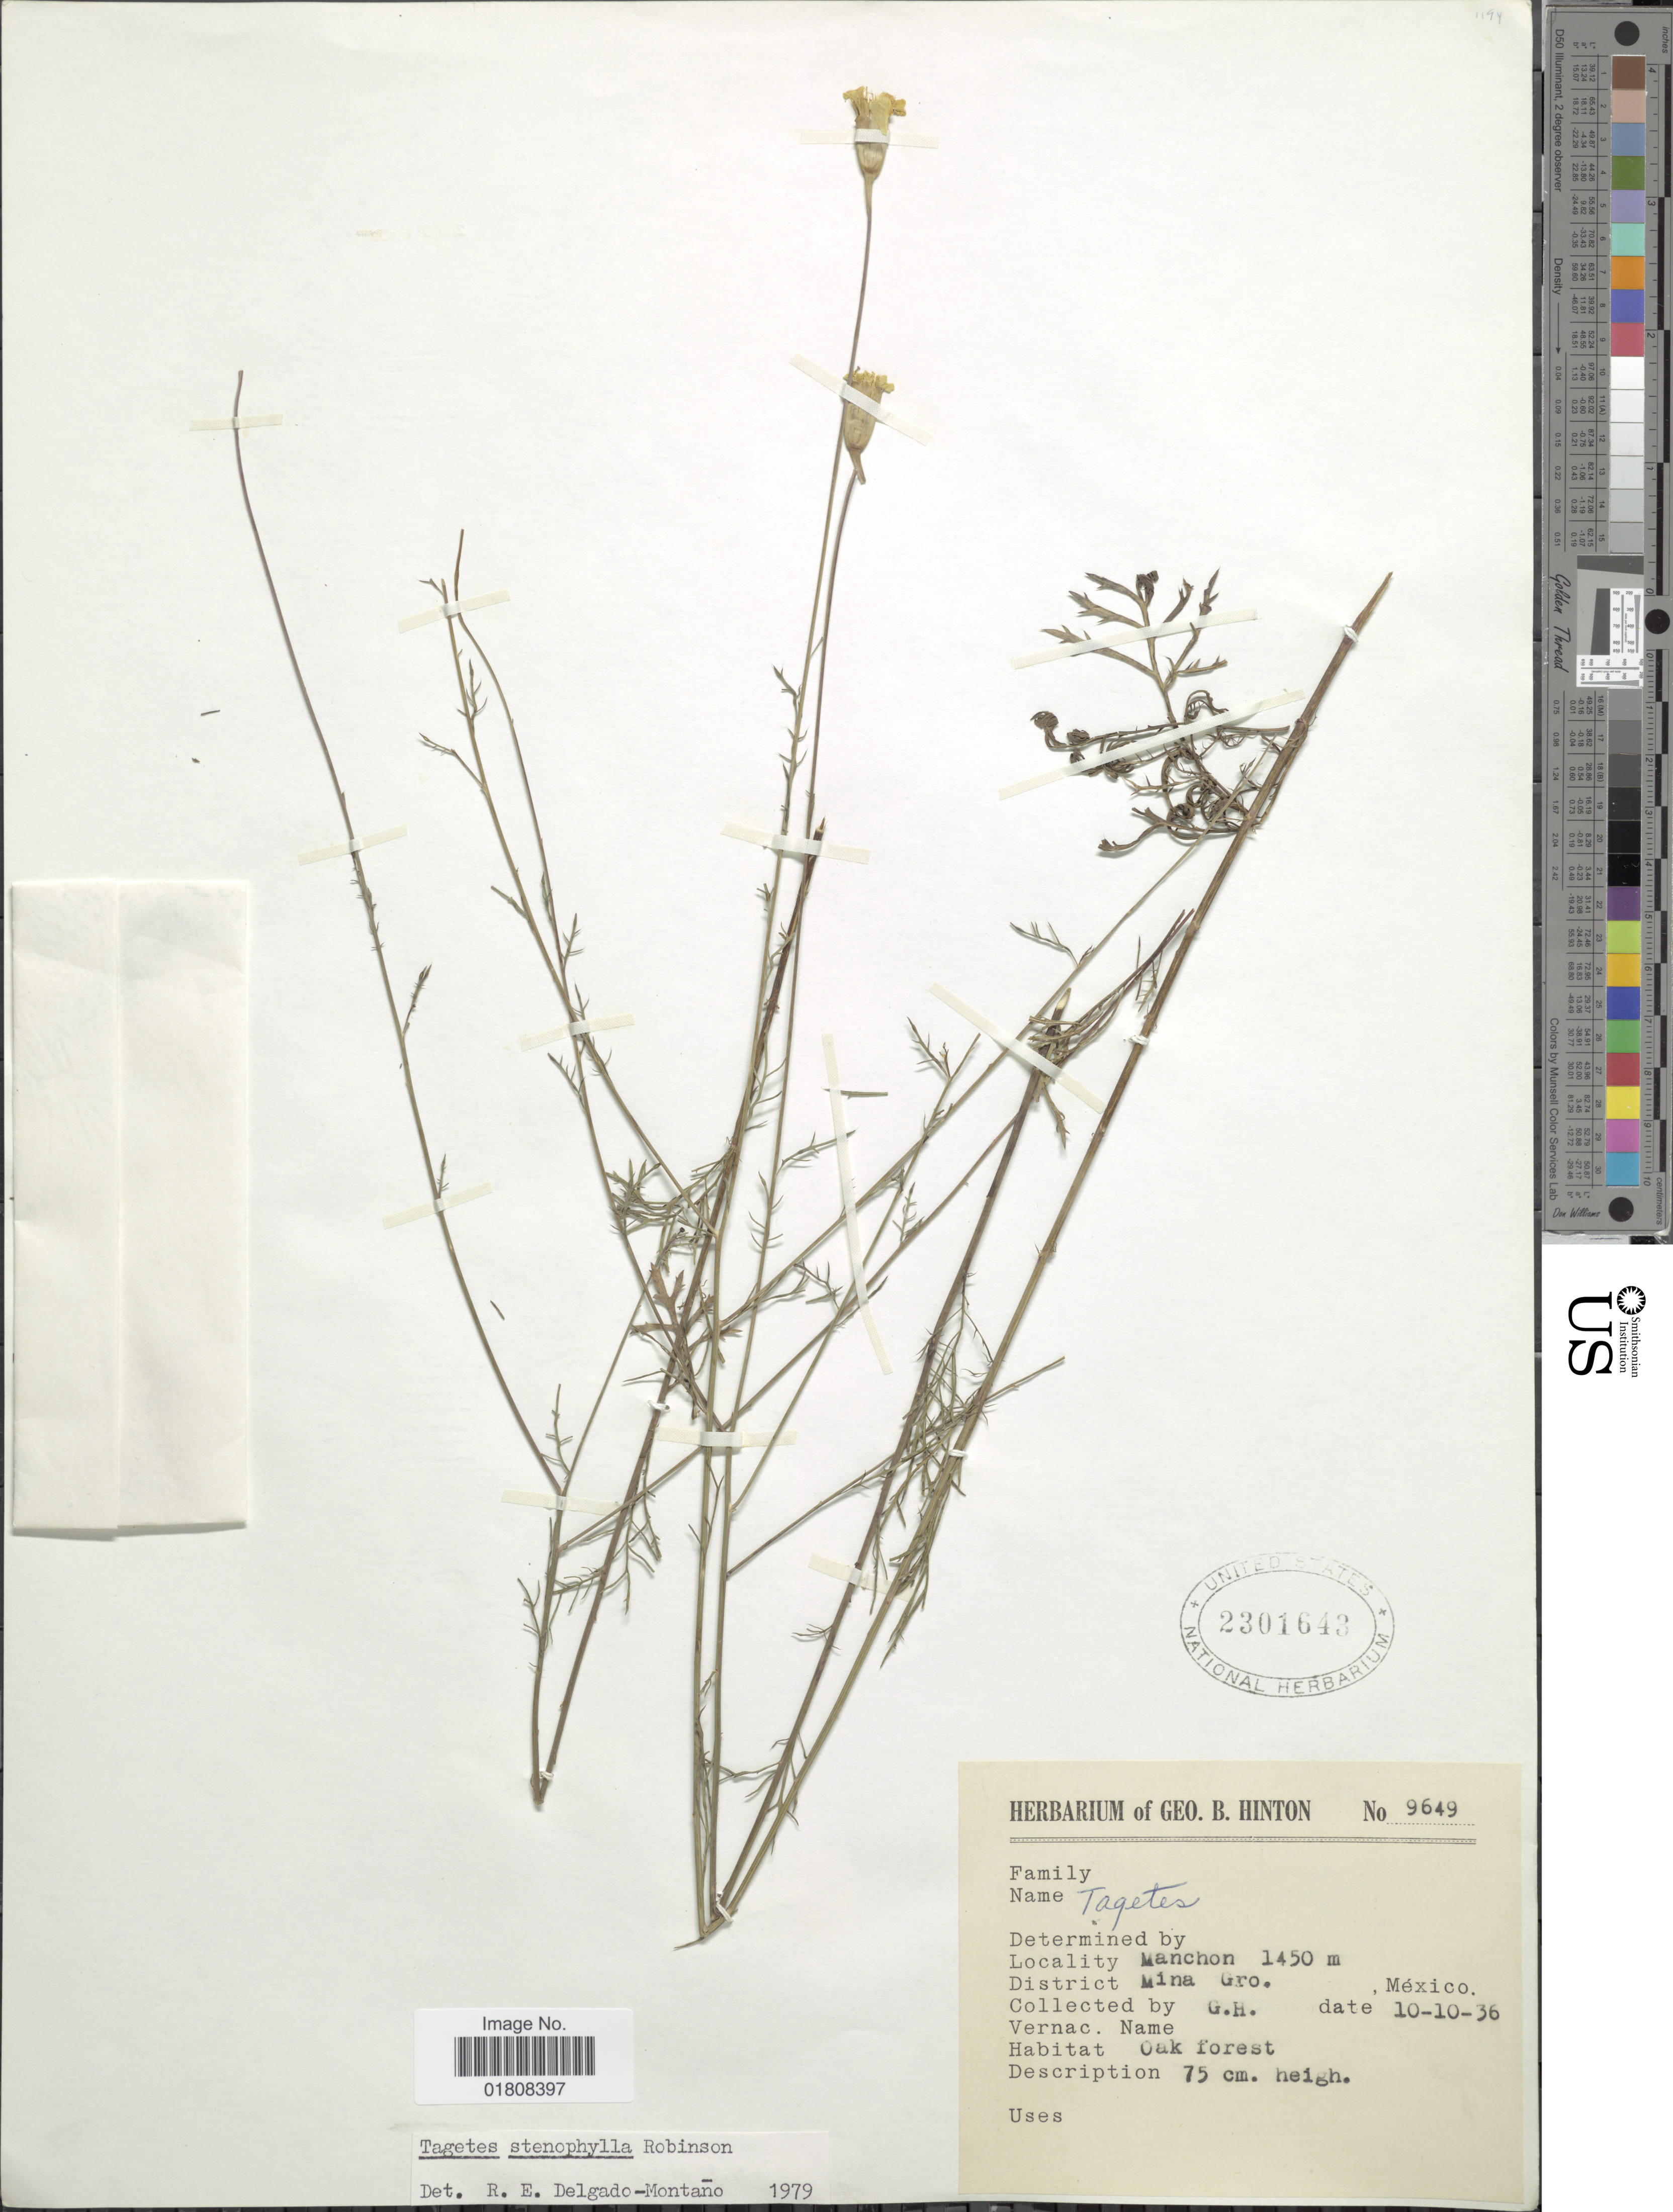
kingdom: Plantae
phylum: Tracheophyta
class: Magnoliopsida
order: Asterales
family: Asteraceae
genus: Tagetes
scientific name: Tagetes stenophylla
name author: B.L. Rob.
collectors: G. B. Hinton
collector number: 9649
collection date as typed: Transcribed d/m/y: 10/10/36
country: Mexico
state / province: Guerrero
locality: Manchon, District Mina, Gro.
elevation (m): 1450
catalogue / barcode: US 2301643